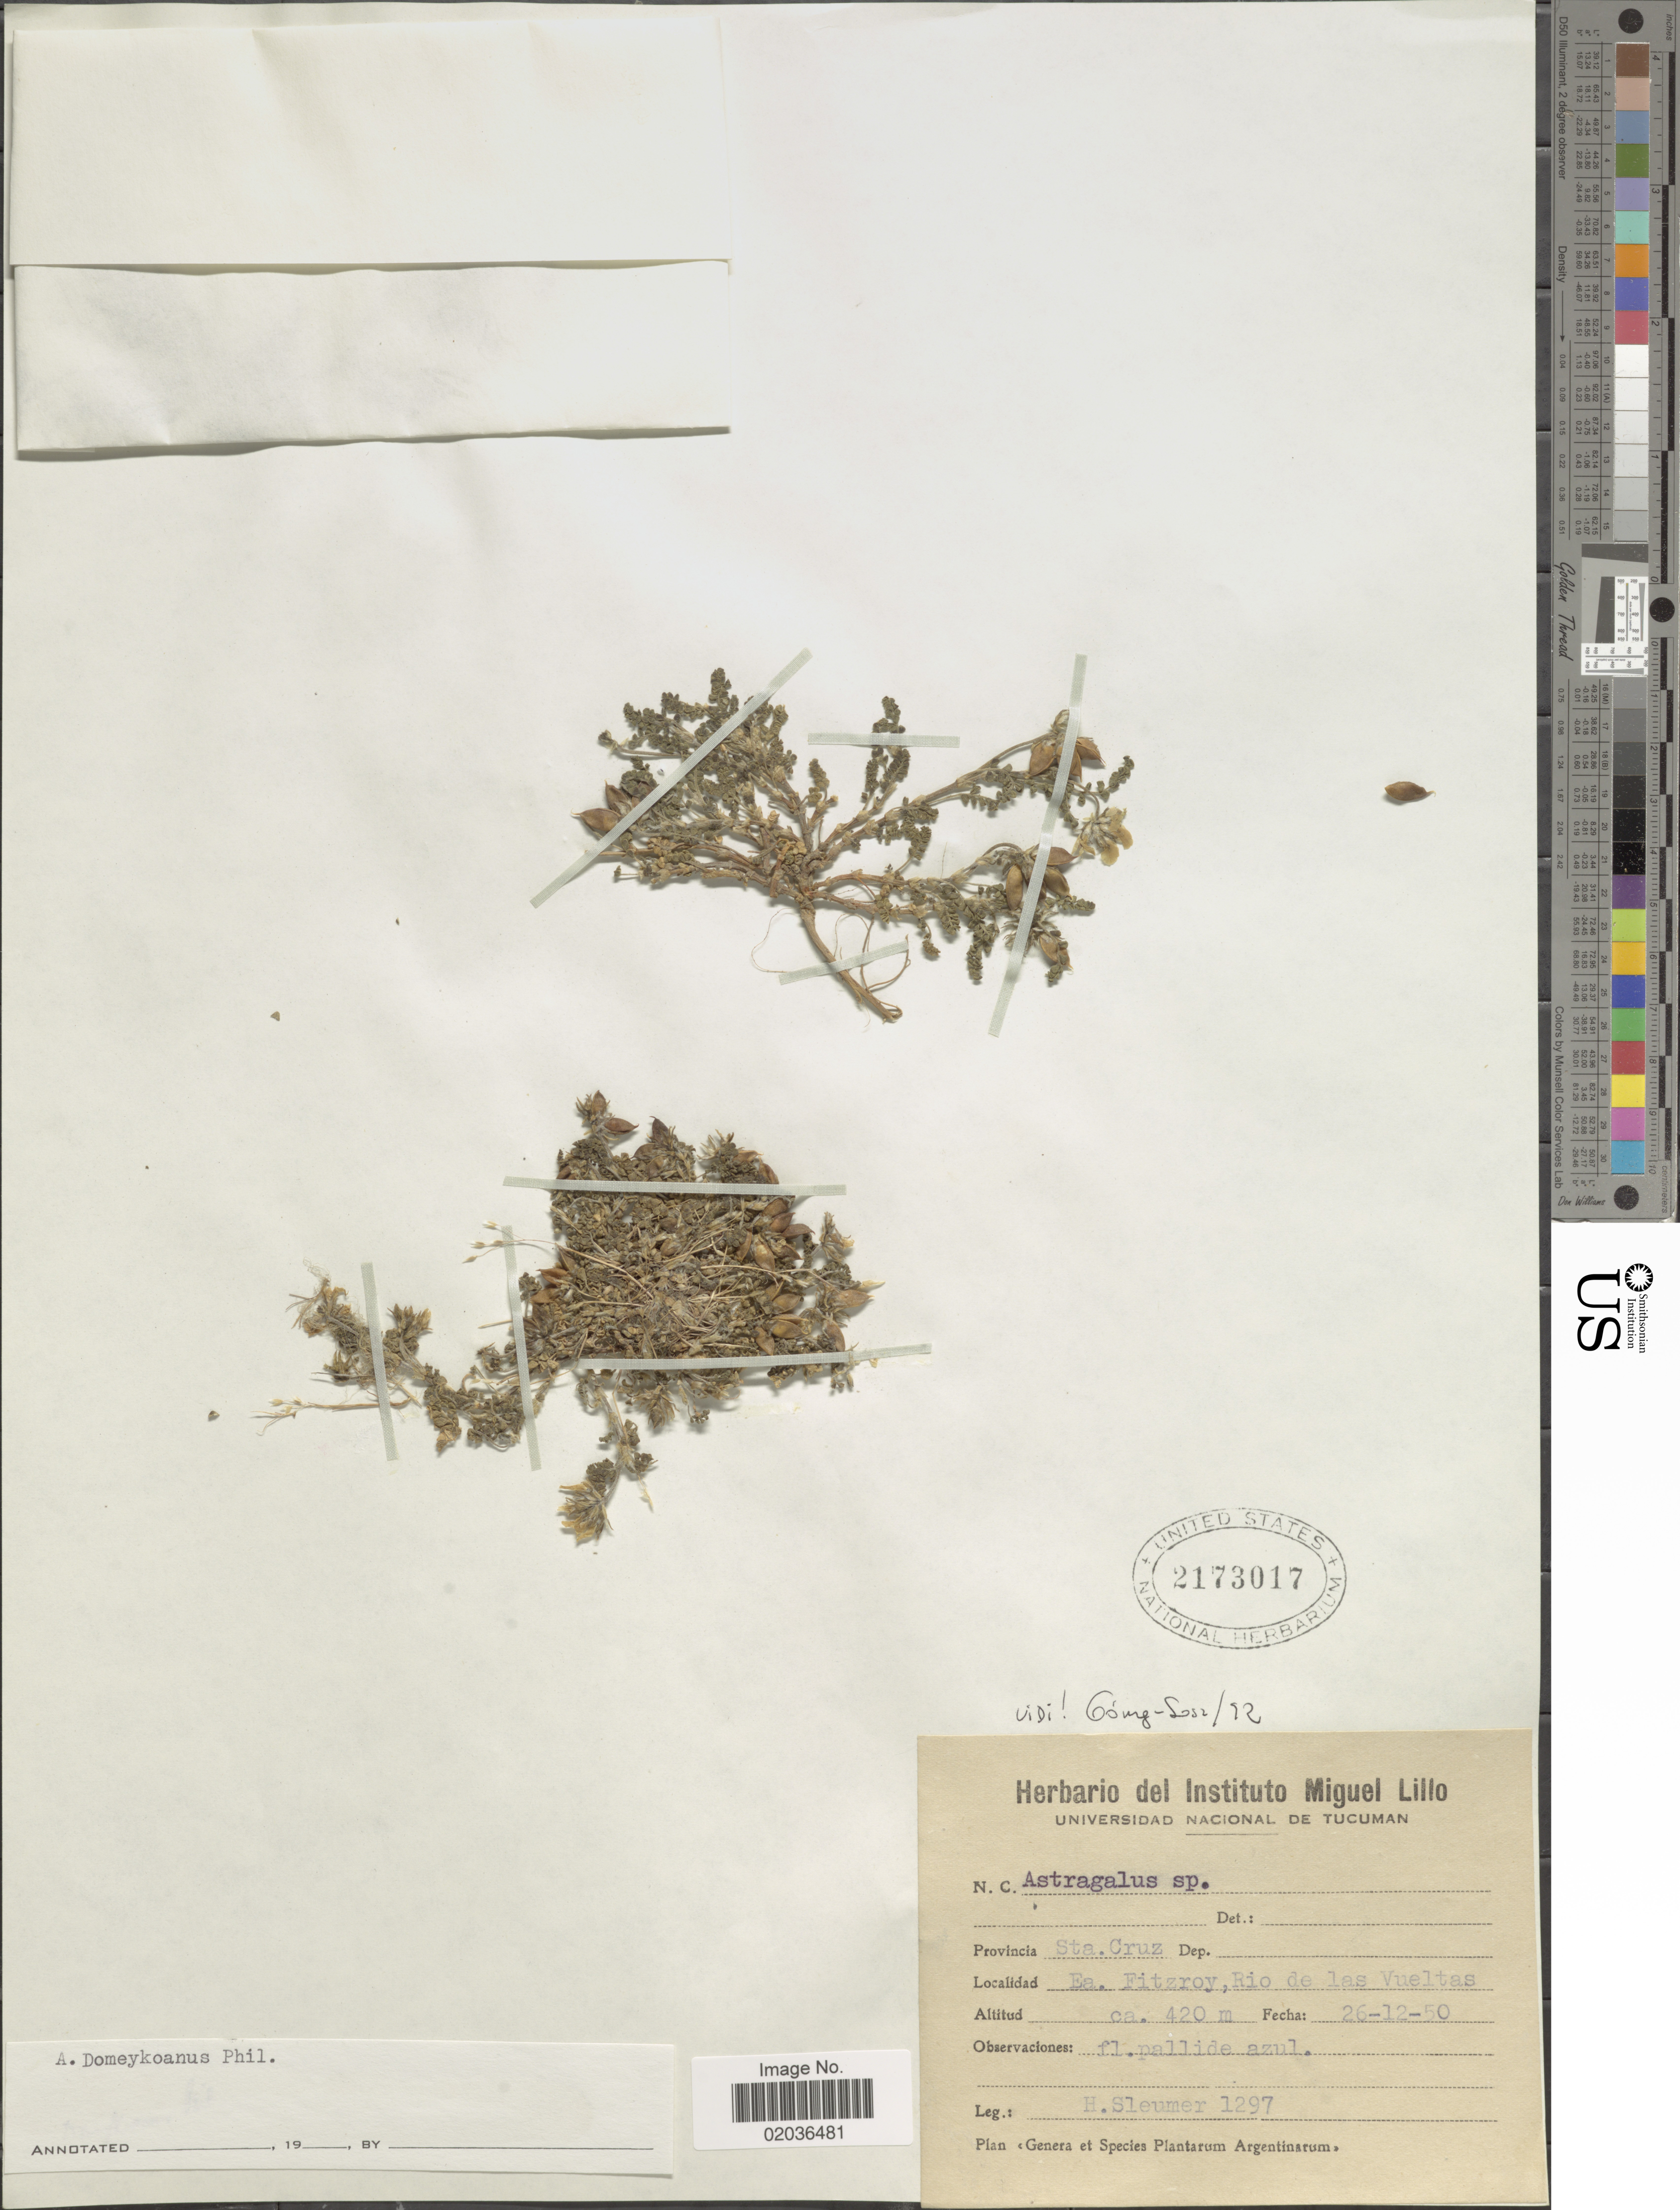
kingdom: Plantae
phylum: Tracheophyta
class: Magnoliopsida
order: Fabales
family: Fabaceae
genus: Astragalus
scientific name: Astragalus domeykoanus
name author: (Phil.) Reiche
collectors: H. O. Sleumer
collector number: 1297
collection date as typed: Transcribed d/m/y: 26/12/50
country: Argentina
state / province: Santa Cruz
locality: Provincia Sta. Cruz. Ea. Fitzroy, Rio de las Vueltas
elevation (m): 420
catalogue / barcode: US 2173017